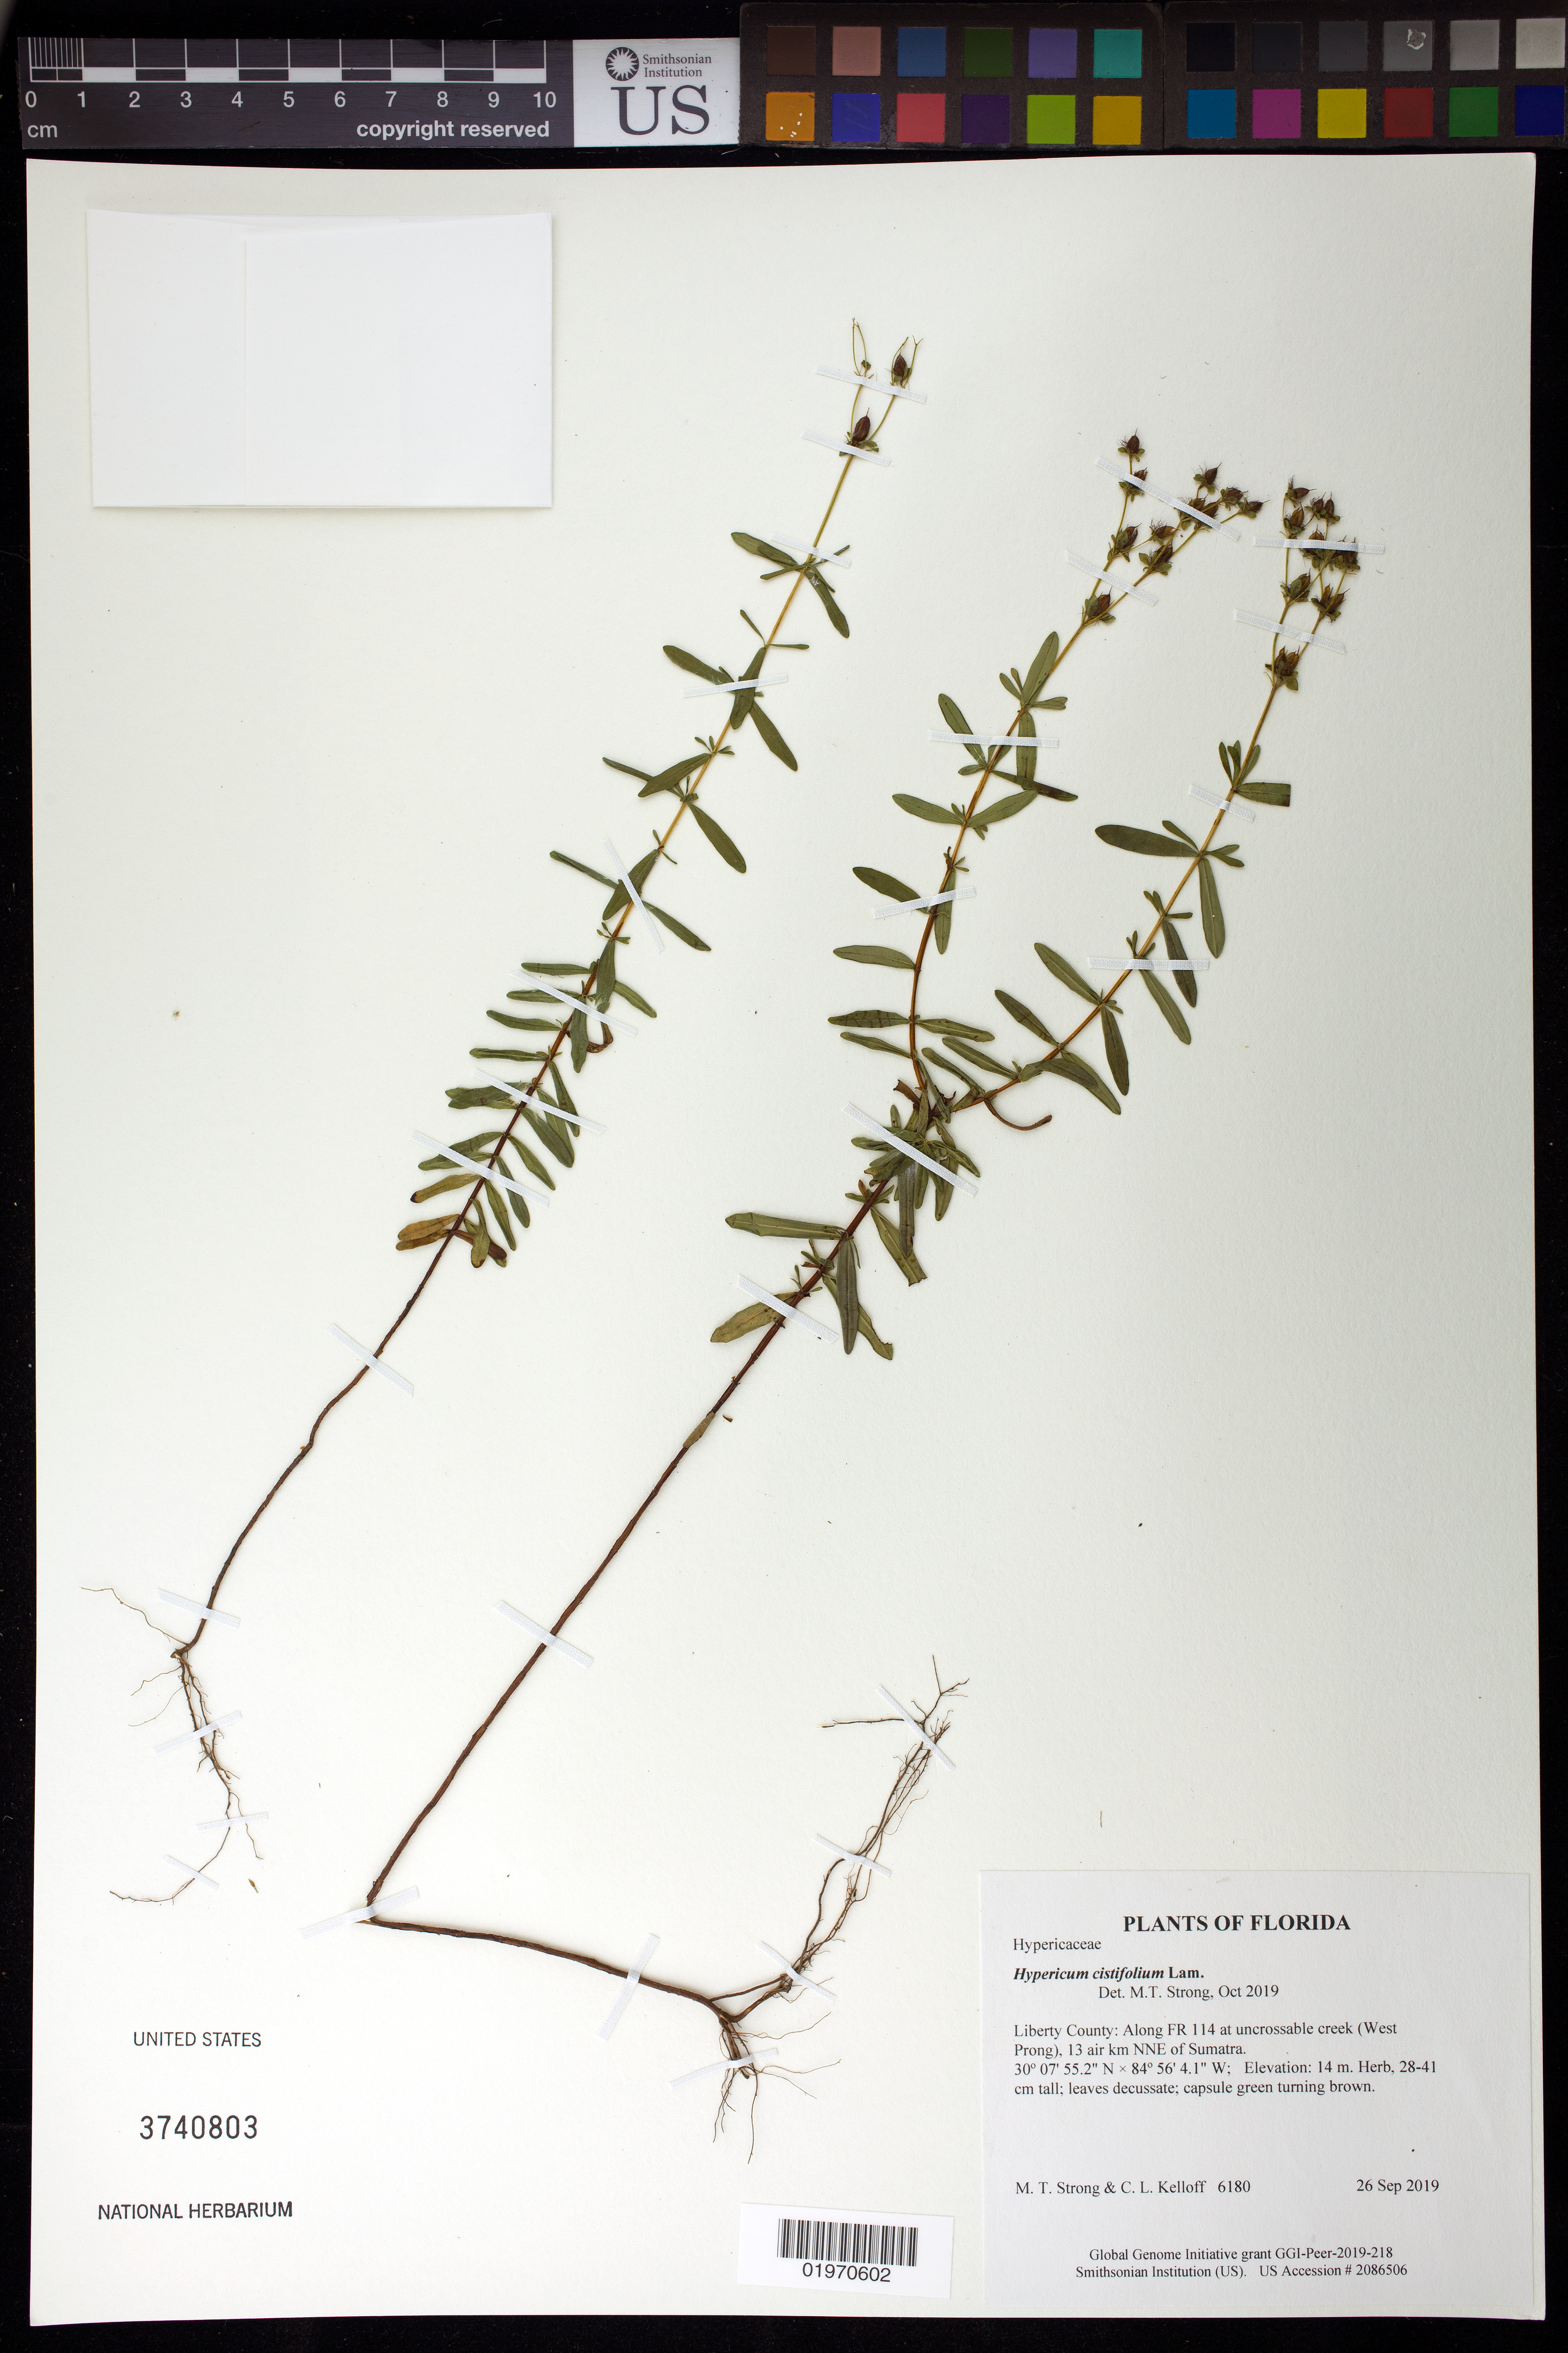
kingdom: Plantae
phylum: Tracheophyta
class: Magnoliopsida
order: Malpighiales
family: Hypericaceae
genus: Hypericum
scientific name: Hypericum cistifolium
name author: Lam.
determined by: Strong, Mark T., (BOT), Smithsonian Institution - National Museum of Natural History (UNITED STATES)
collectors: M. T. Strong & C. L. Kelloff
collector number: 6180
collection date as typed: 26 Sep 2019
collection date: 2019-09-26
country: United States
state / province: Florida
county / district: Liberty County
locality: Along FR 114 at uncrossable creek (West Prong), 13 air km NNE of Sumatra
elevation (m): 14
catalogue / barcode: US 3740803